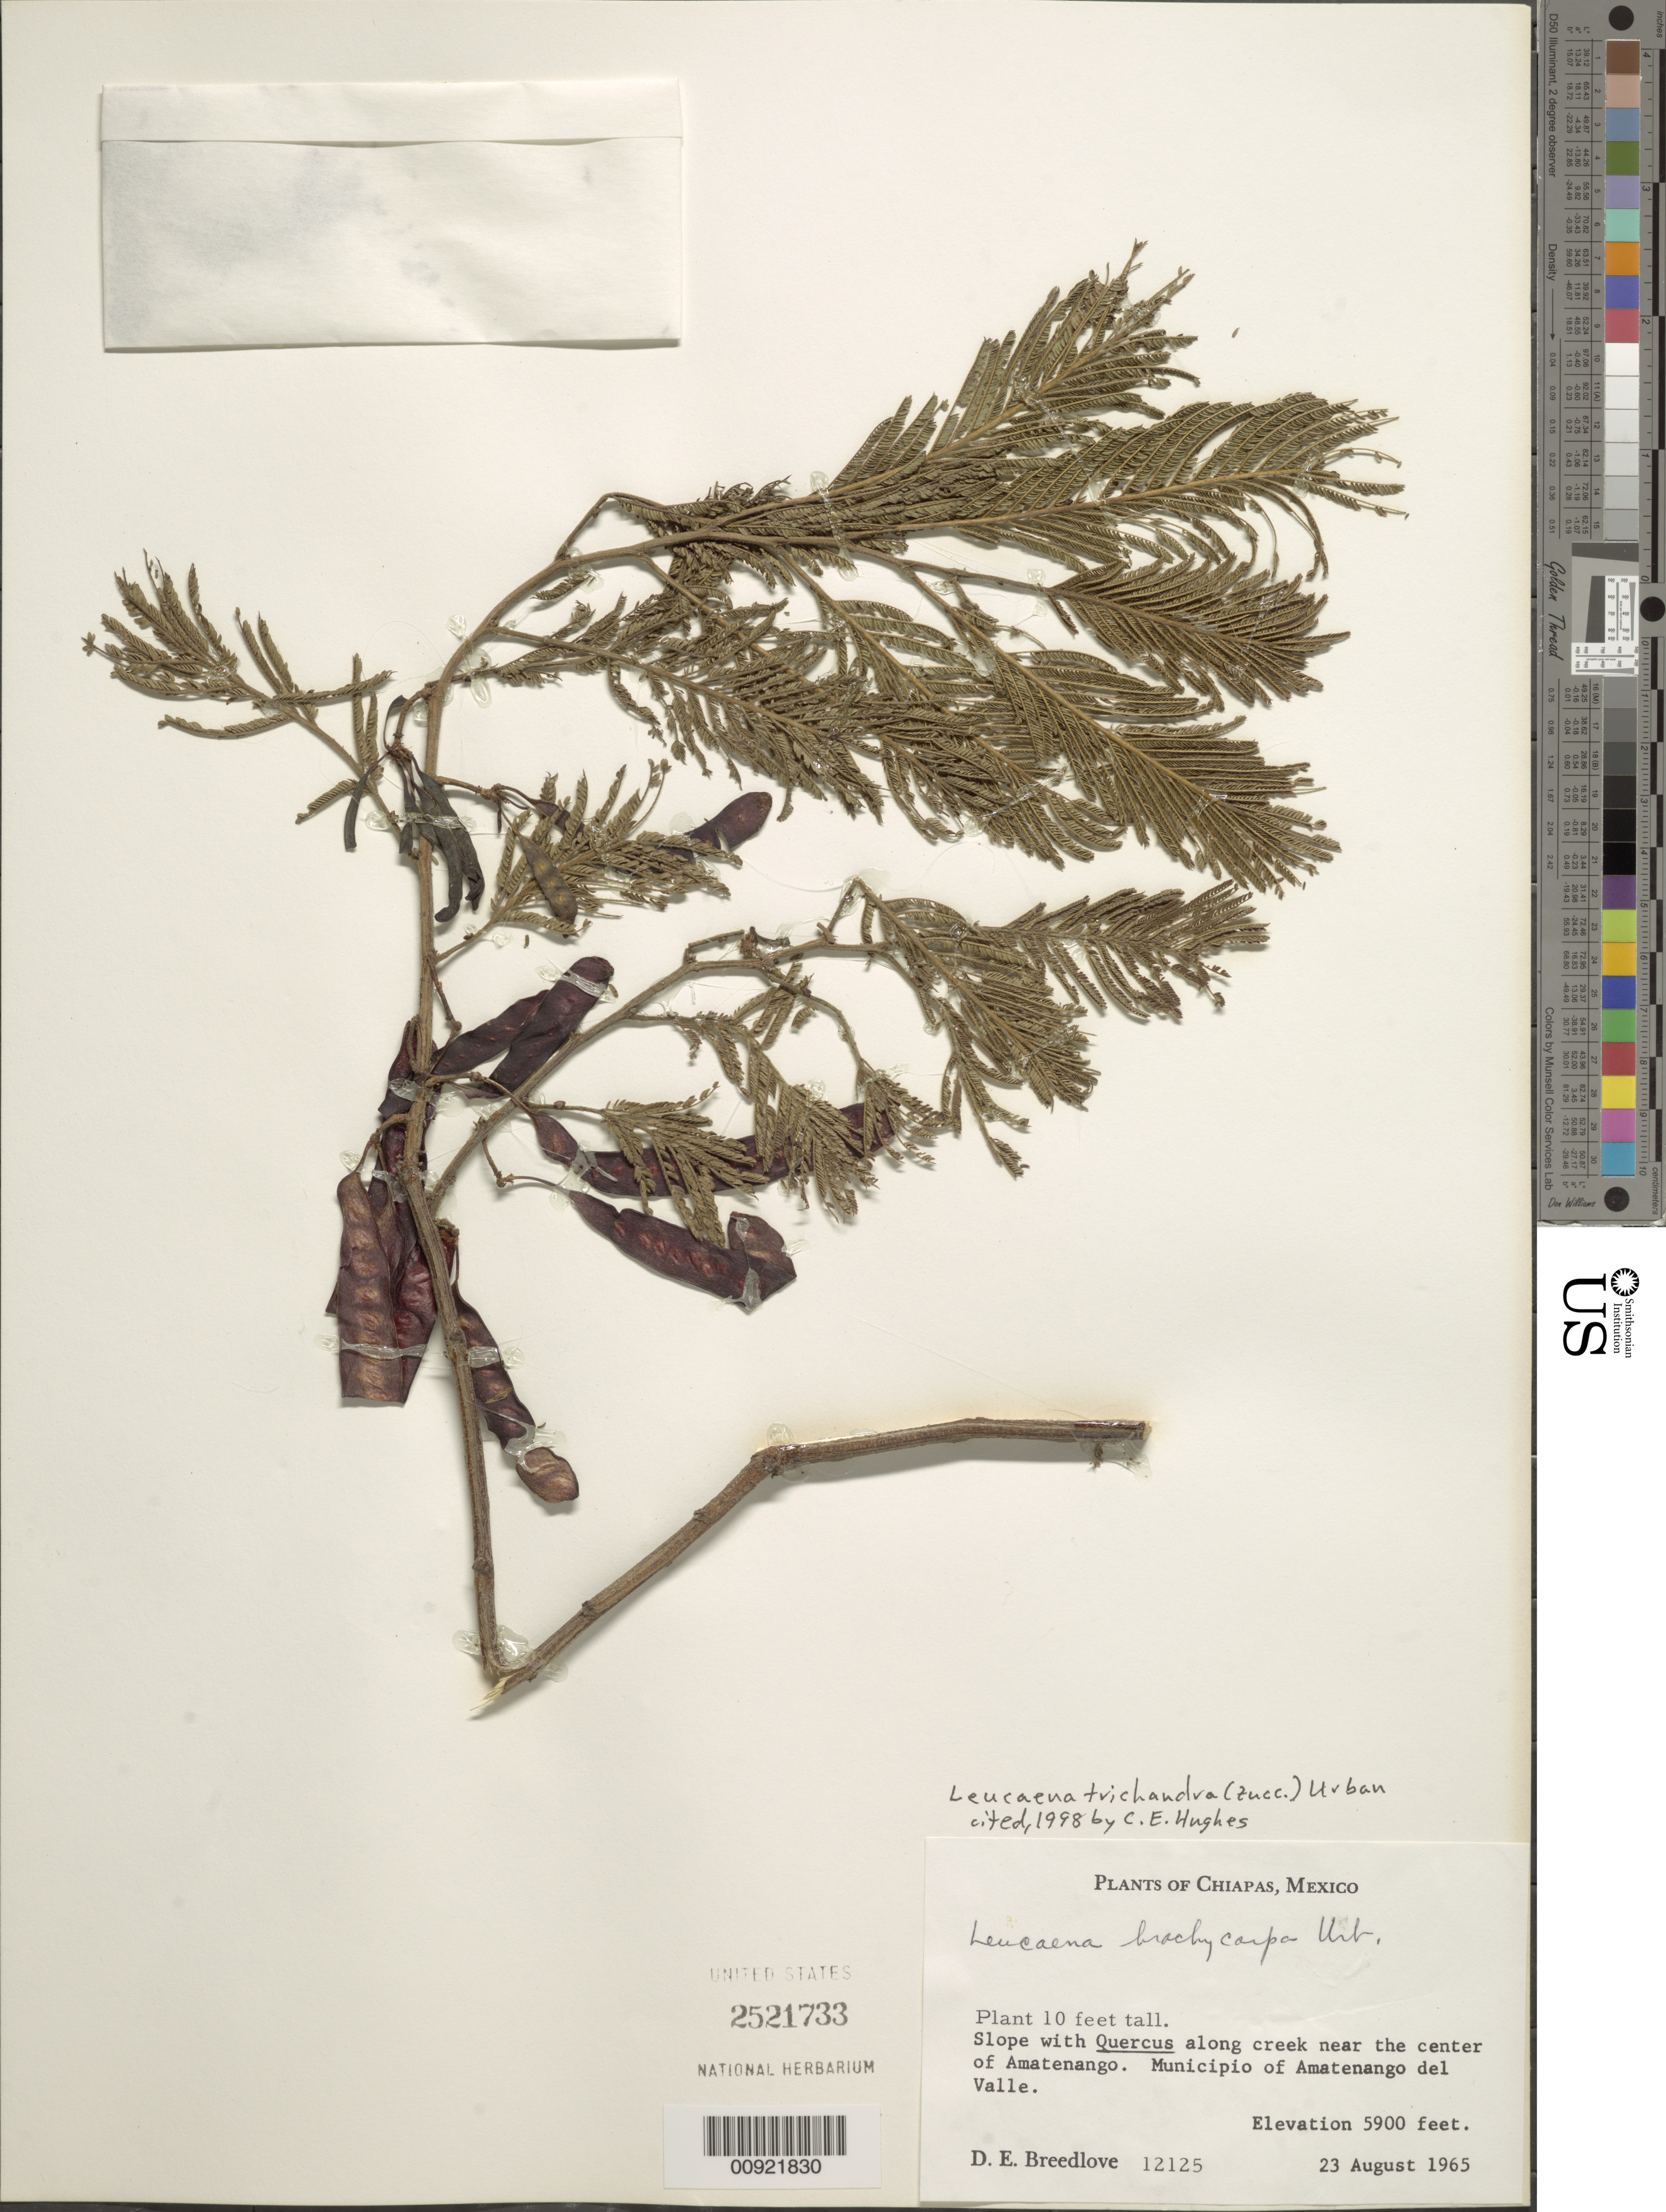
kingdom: Plantae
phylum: Tracheophyta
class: Magnoliopsida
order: Fabales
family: Fabaceae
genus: Leucaena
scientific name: Leucaena trichandra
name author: (Zucc.) Urb.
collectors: D. E. Breedlove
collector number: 12125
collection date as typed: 23 Aug 1965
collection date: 1965-08-23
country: Mexico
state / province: Chiapas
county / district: Amatenango del Valle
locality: Near the center of Amatenango. Municipio de Amatenango del Valle, Chiapas.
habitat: Slope with Quercus along creek.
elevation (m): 1798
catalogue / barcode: US 2521733